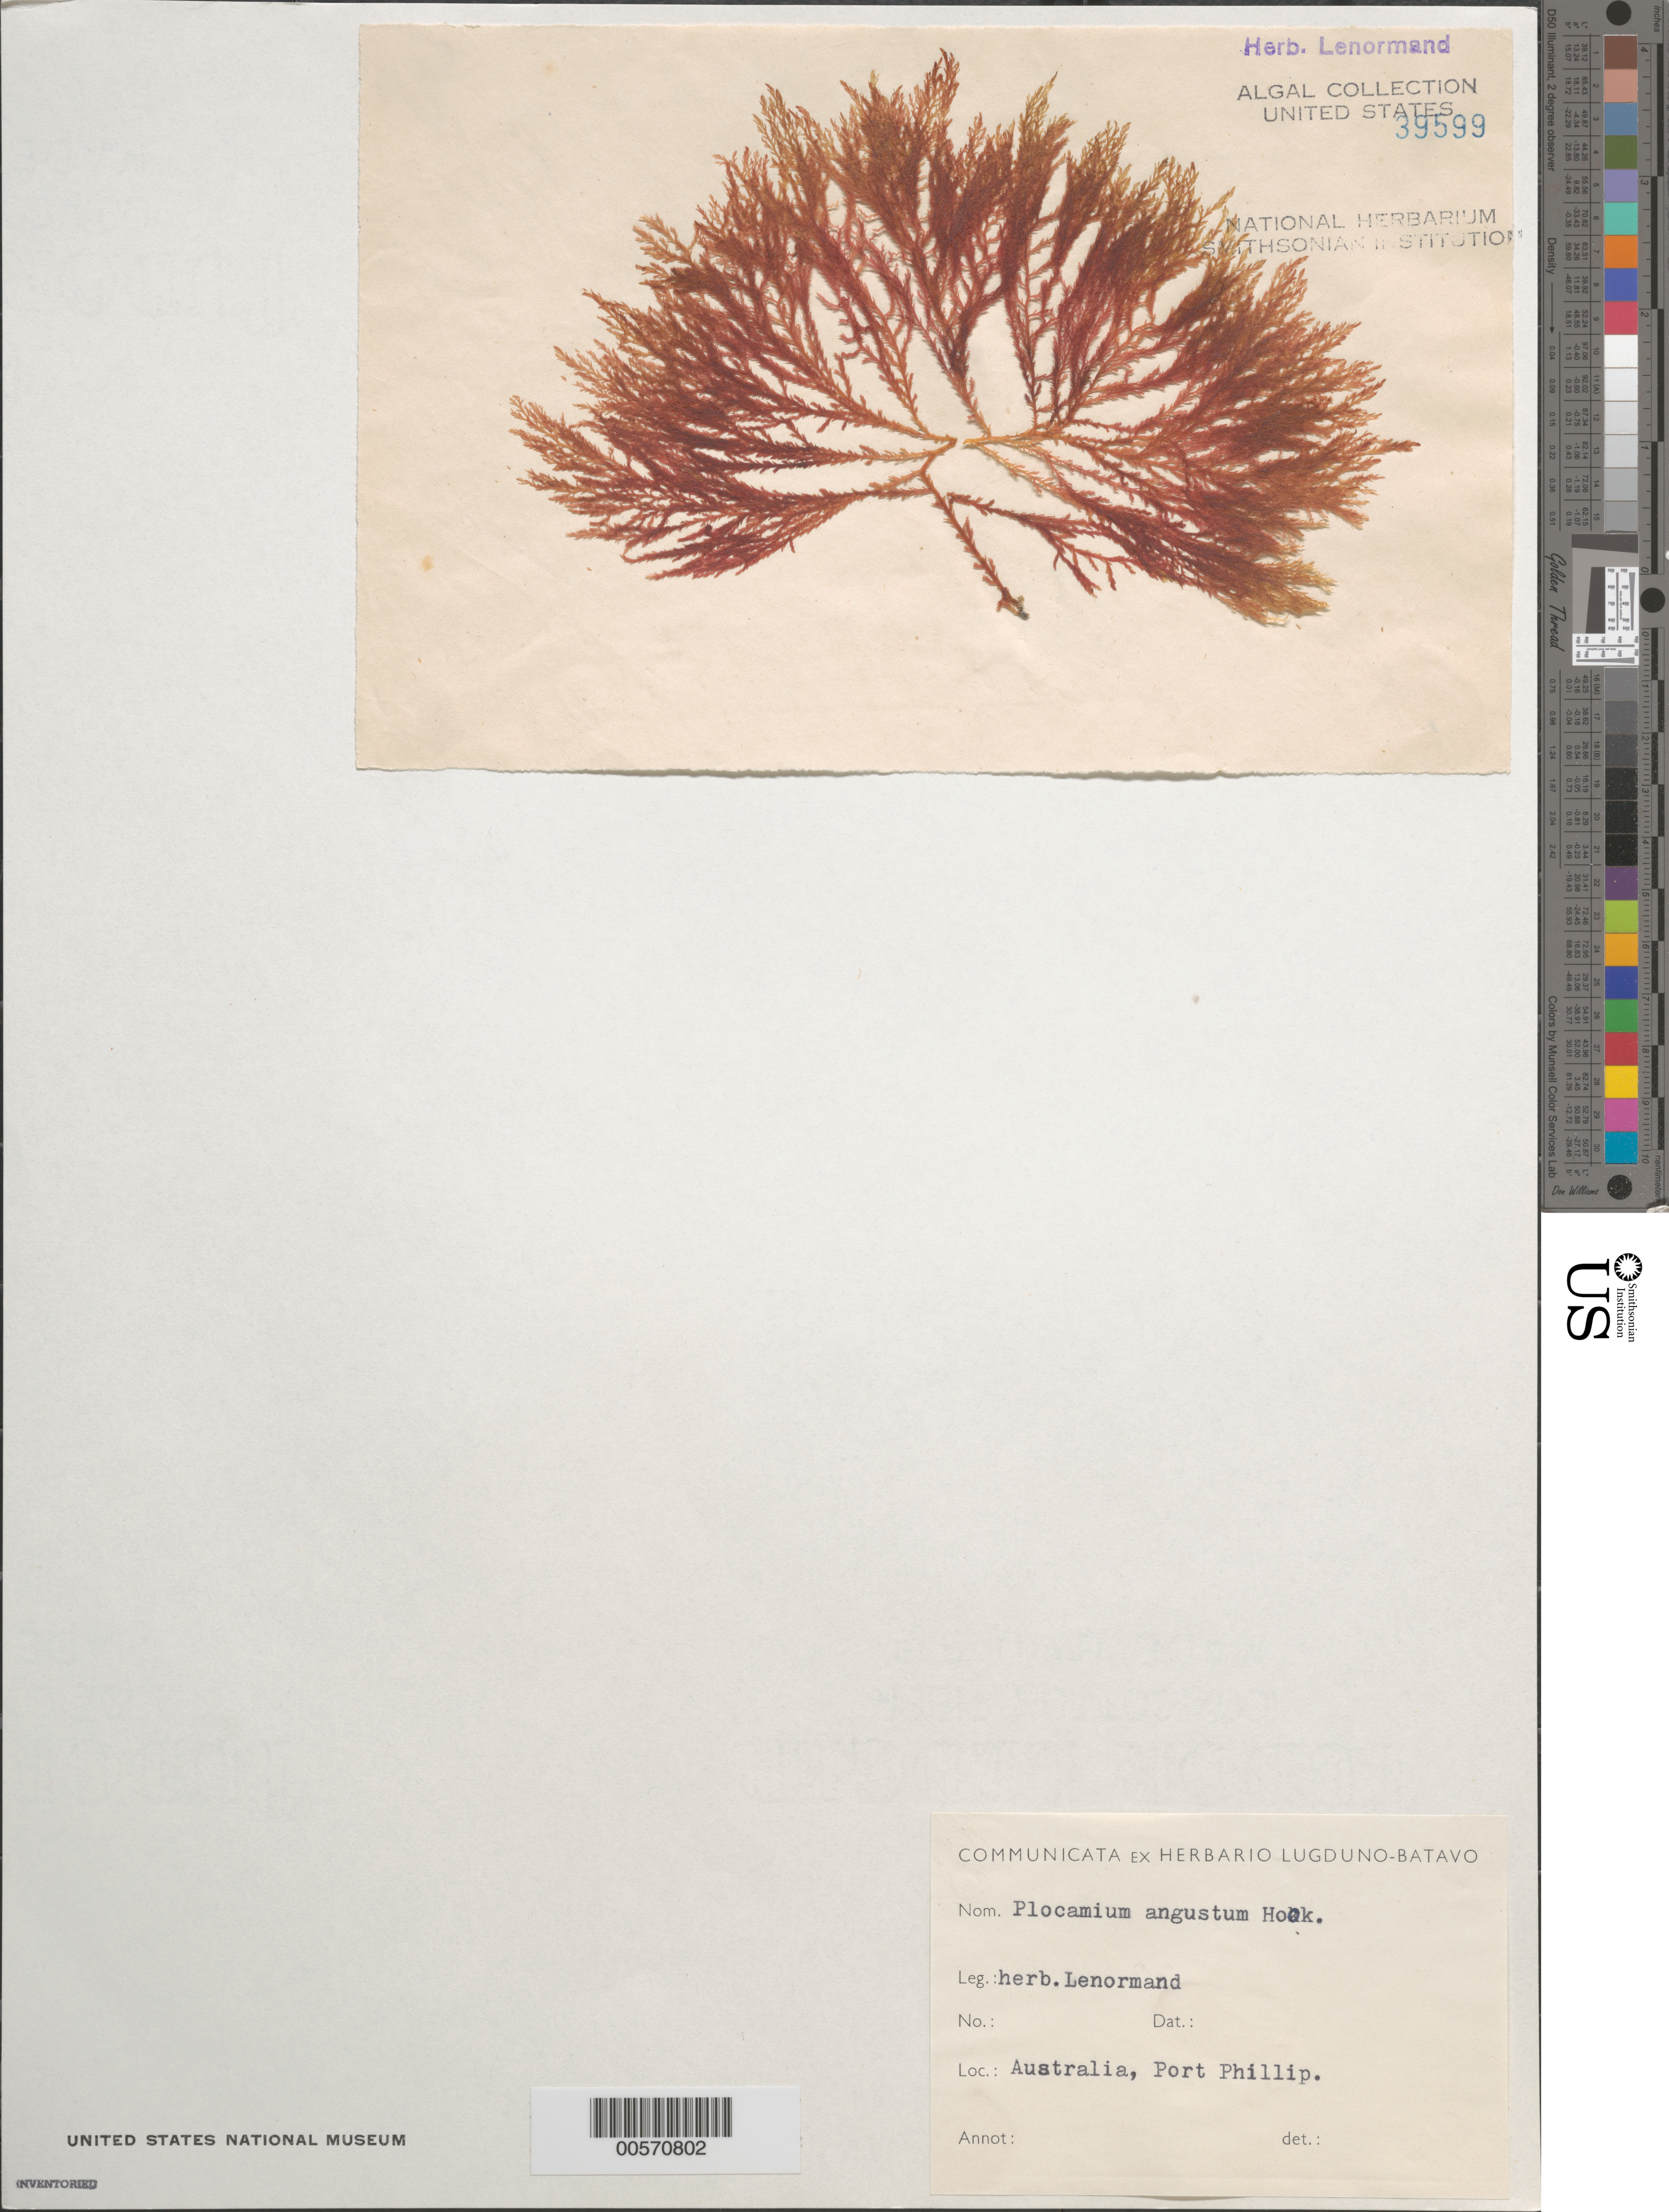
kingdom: Plantae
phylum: Rhodophyta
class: Florideophyceae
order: Plocamiales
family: Plocamiaceae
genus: Plocamium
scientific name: Plocamium angustum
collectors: S. Lenormand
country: Australia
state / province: Victoria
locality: Port Phillip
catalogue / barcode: US 39599